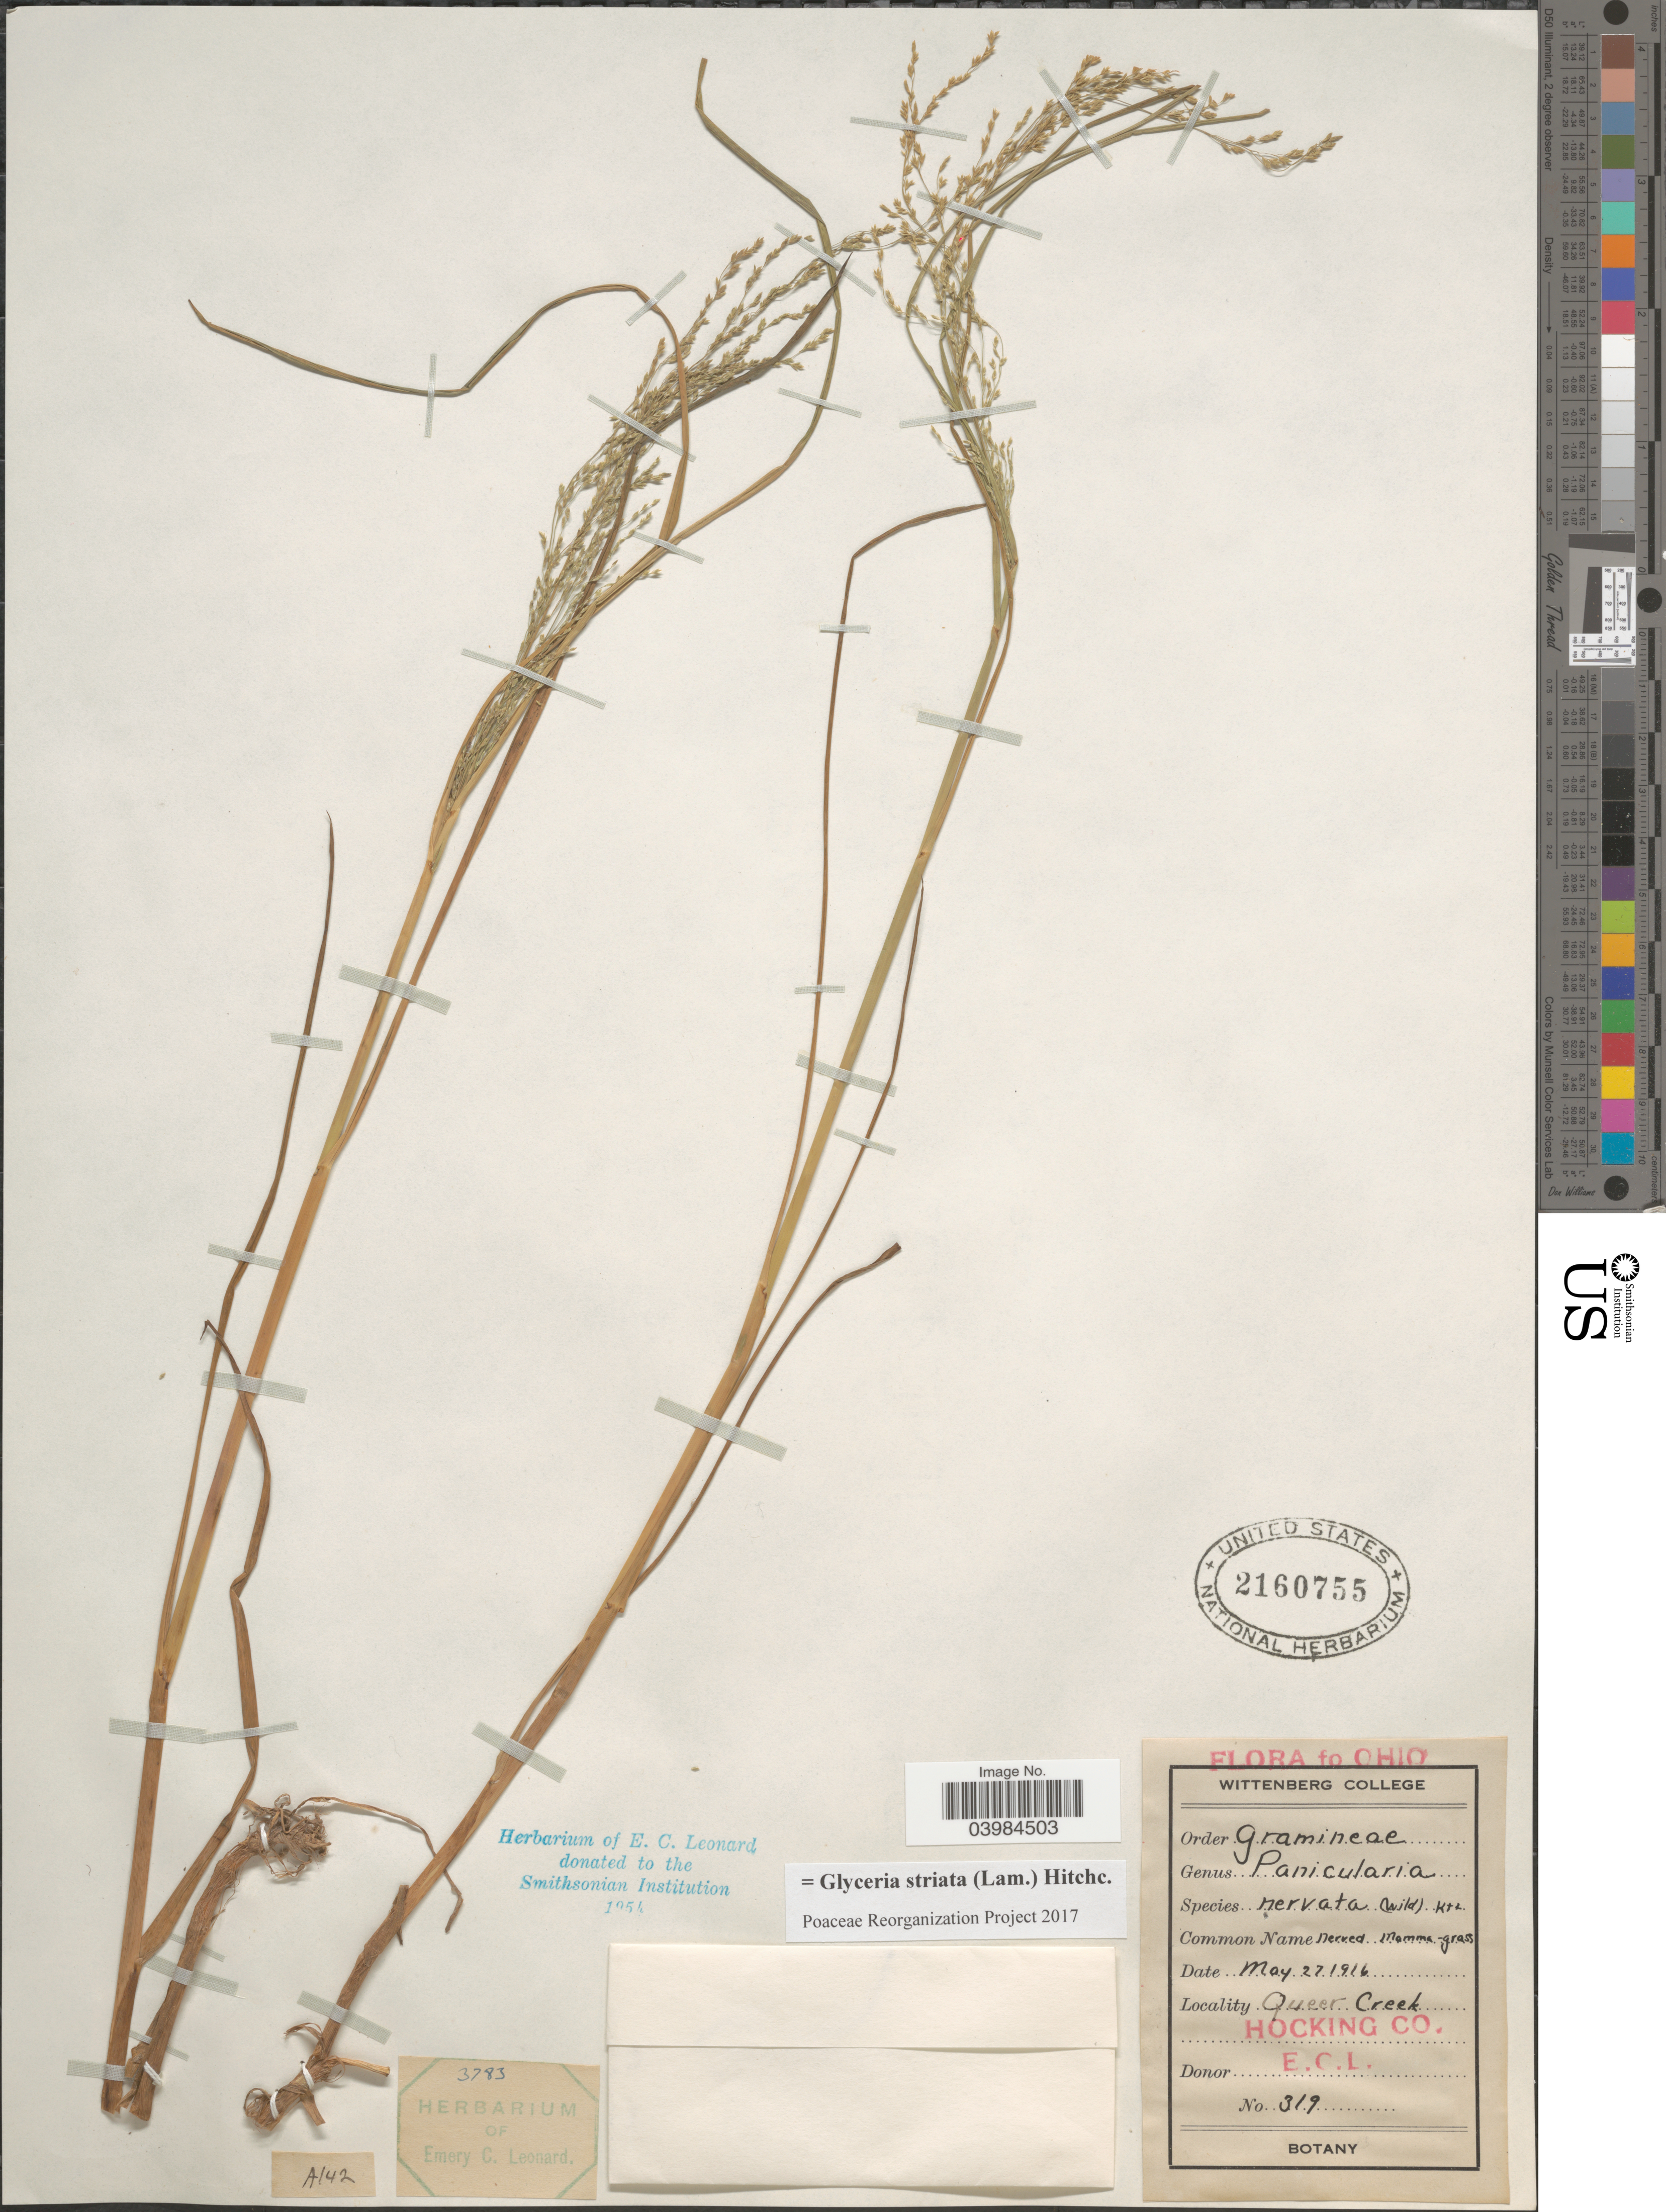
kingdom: Plantae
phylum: Tracheophyta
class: Liliopsida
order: Poales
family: Poaceae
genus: Glyceria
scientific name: Glyceria striata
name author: (Lam.) Hitchc.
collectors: E. C. Leonard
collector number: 319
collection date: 1916-05-27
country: United States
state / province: Ohio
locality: Queer Creek. Hocking Co.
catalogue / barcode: US 2160755